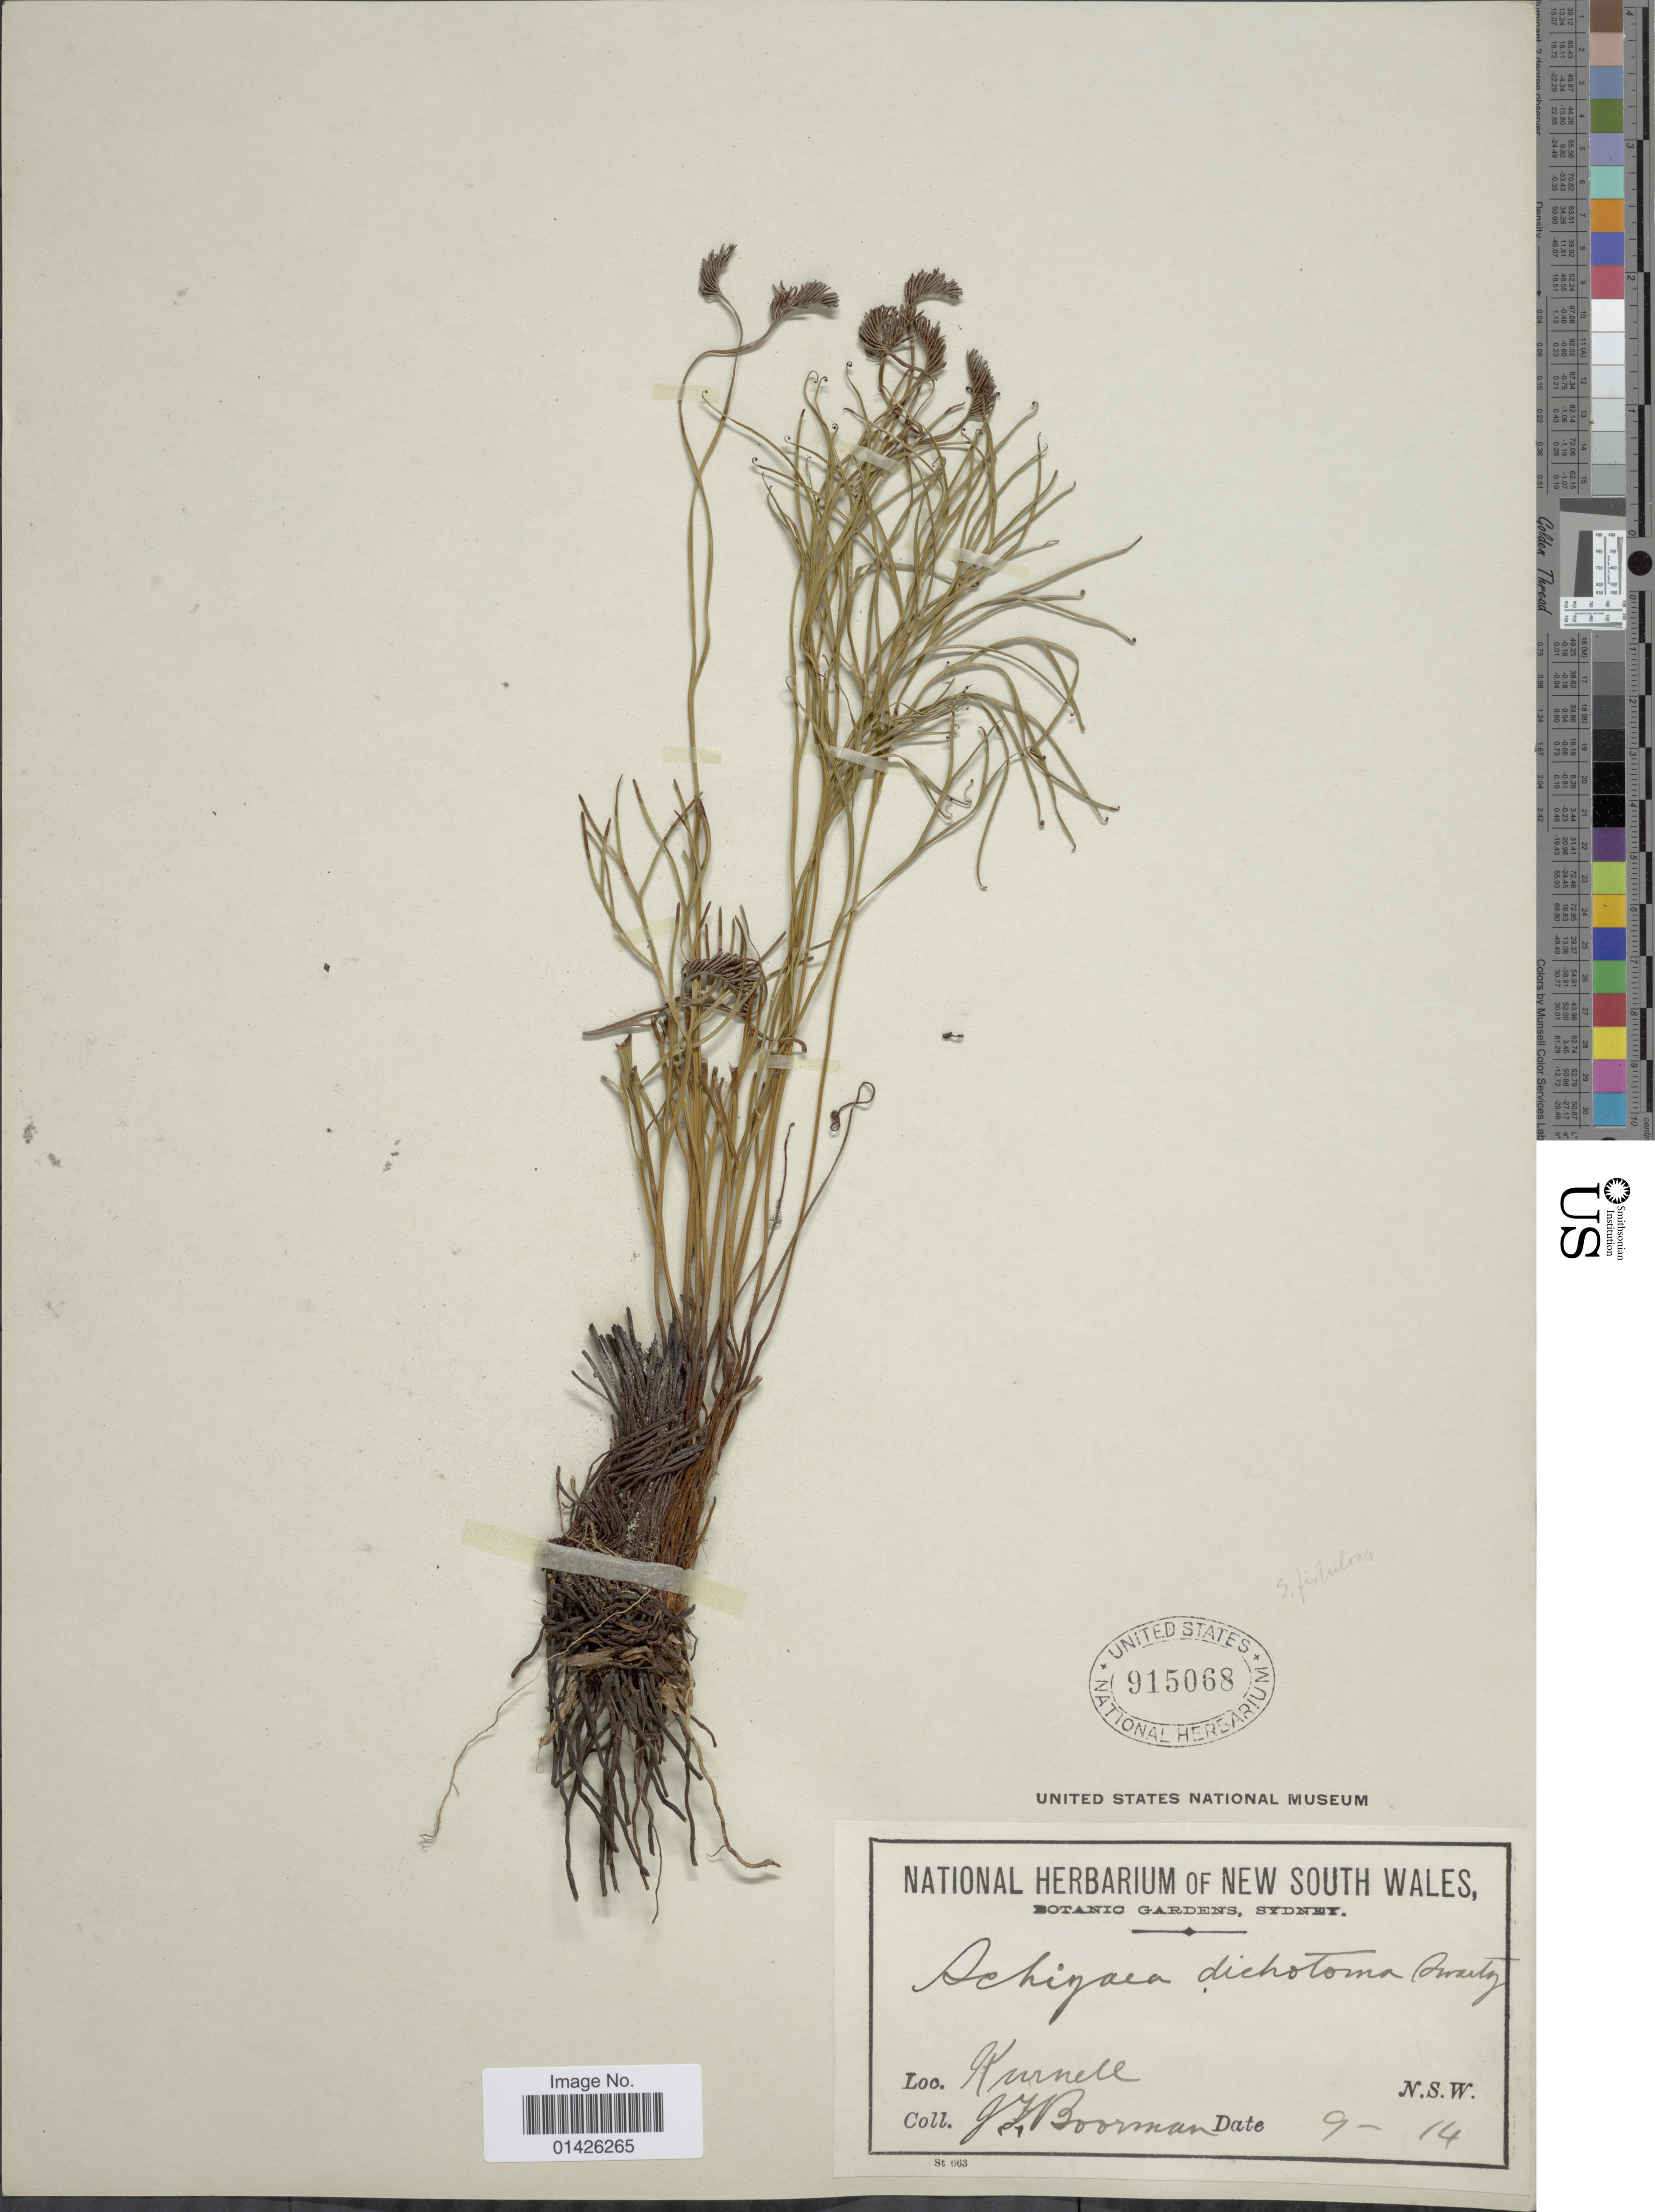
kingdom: Plantae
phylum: Tracheophyta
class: Polypodiopsida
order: Schizaeales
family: Schizaeaceae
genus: Schizaea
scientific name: Schizaea bifida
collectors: J. Boorman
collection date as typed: Transcribed d/m/y: /9/14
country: Australia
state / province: New South Wales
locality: Kurnell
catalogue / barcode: US 915068